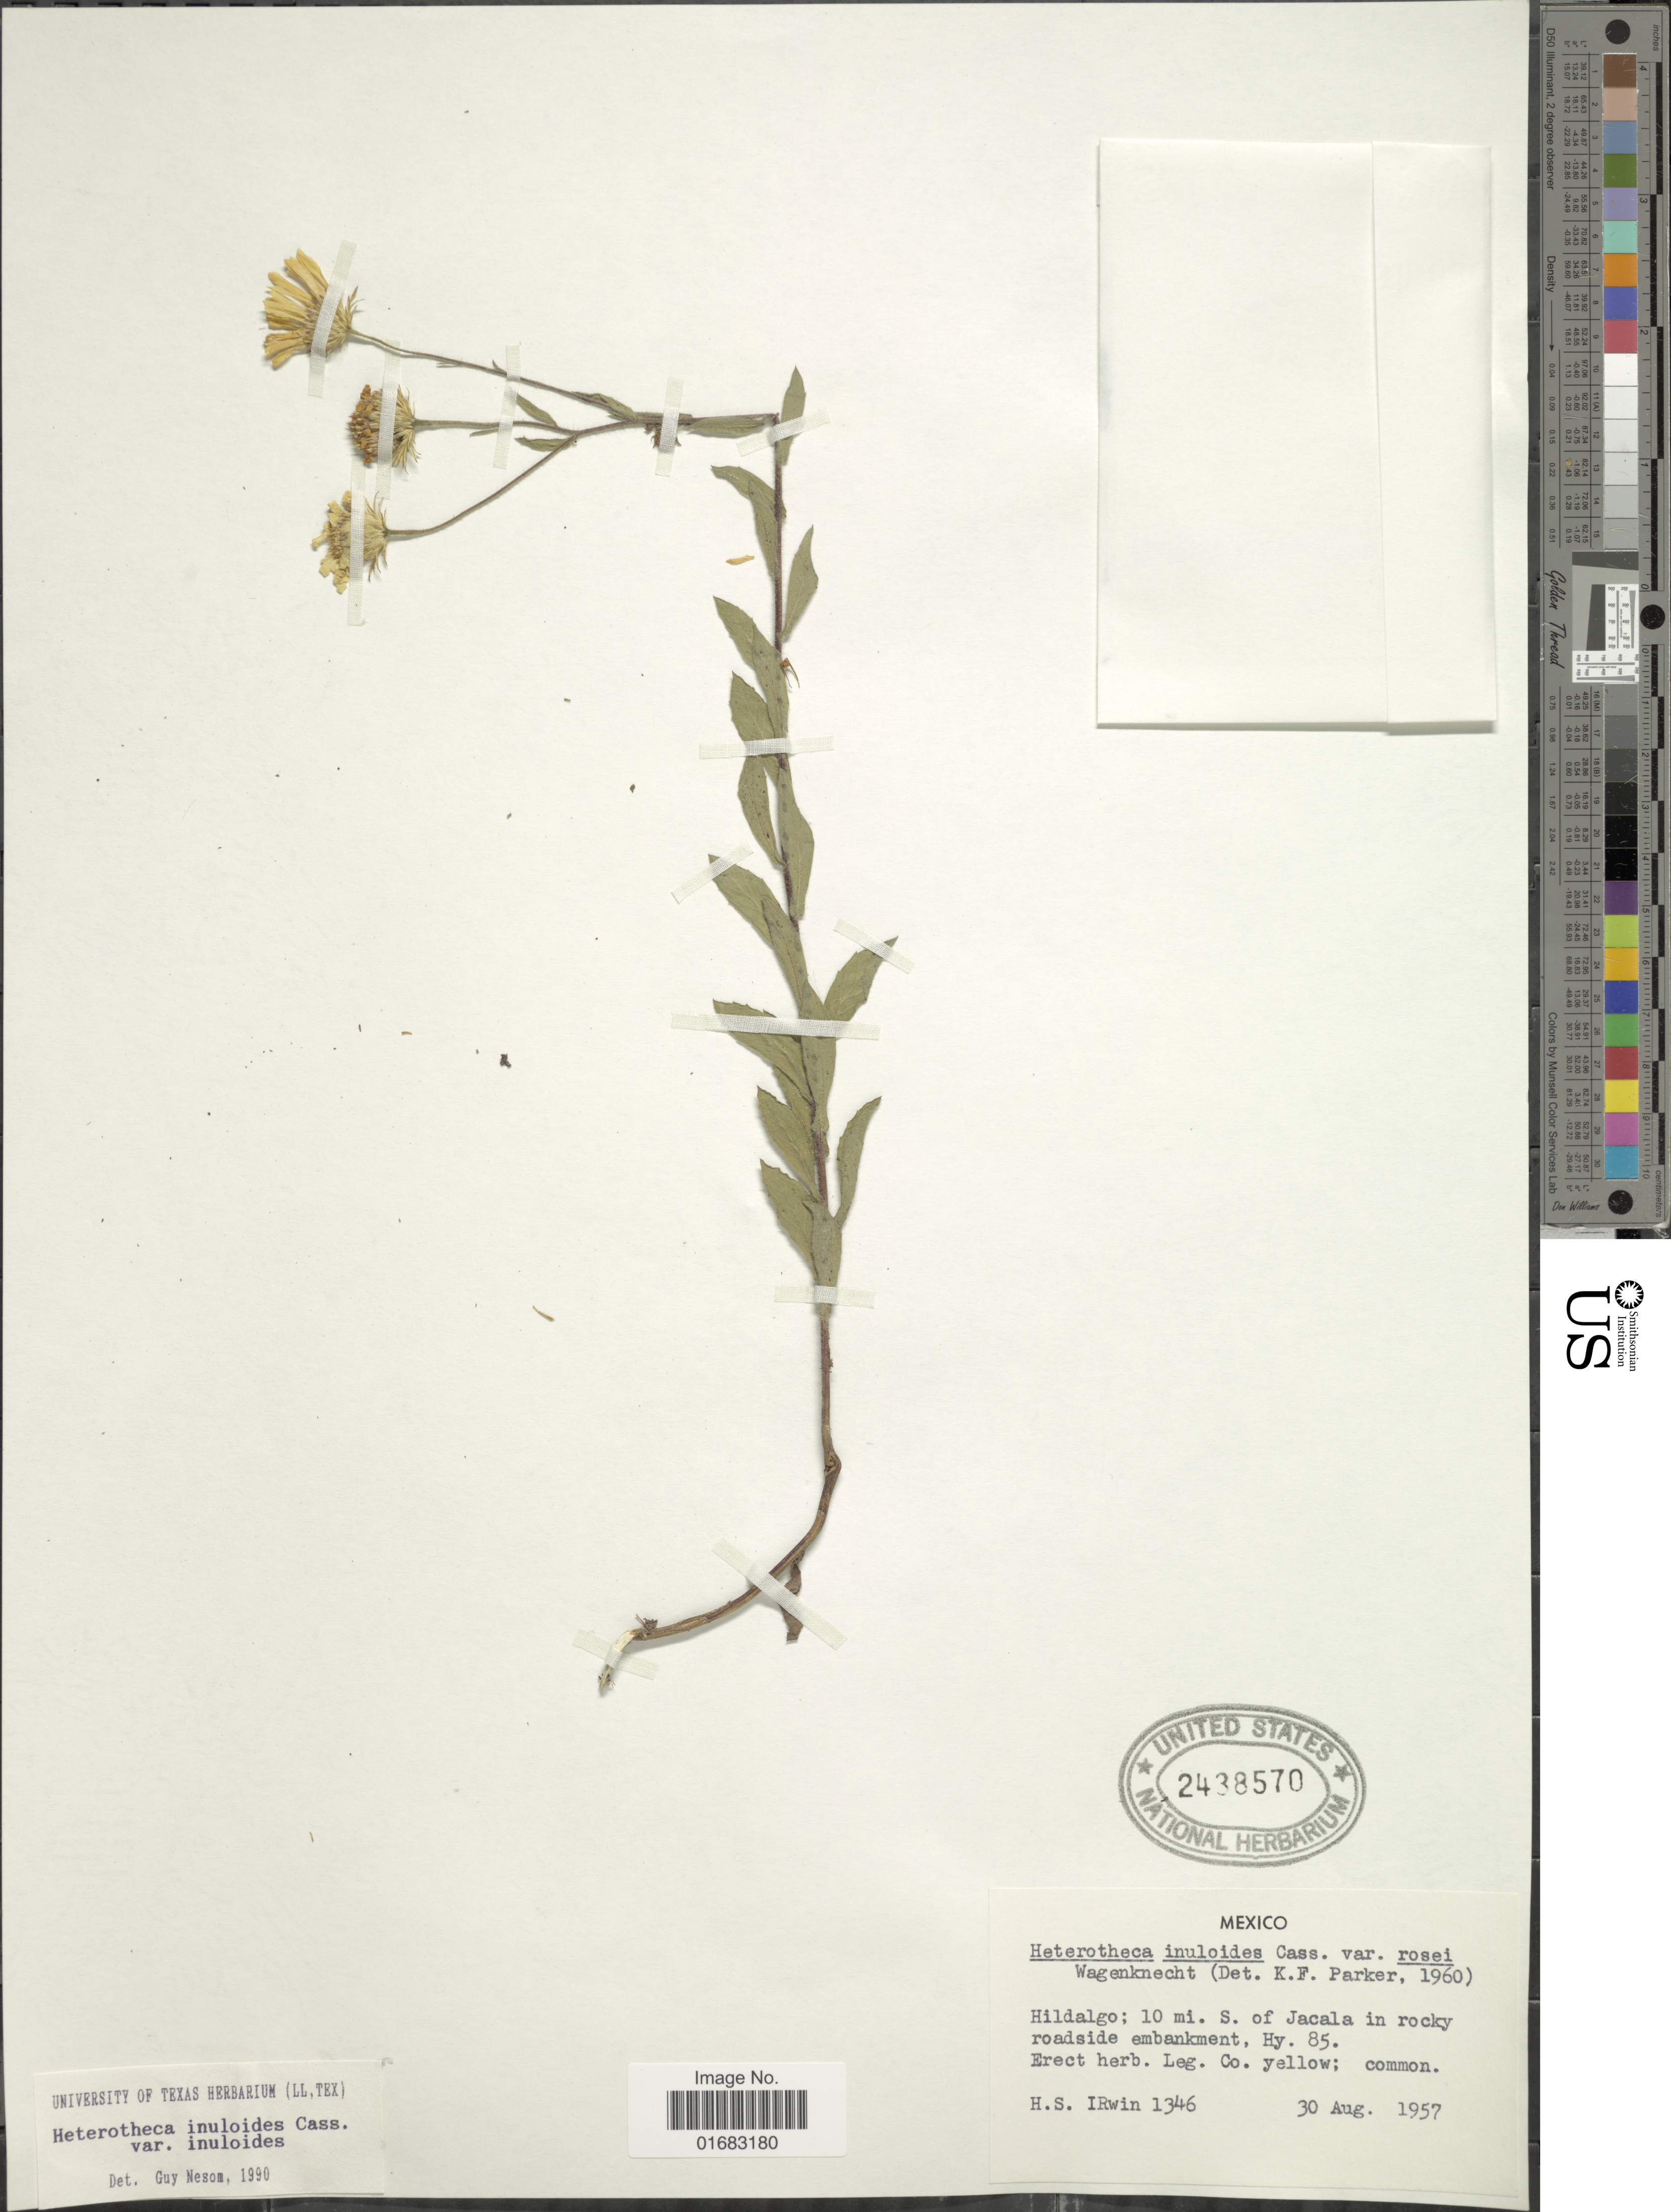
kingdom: Plantae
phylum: Tracheophyta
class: Magnoliopsida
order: Asterales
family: Asteraceae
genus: Heterotheca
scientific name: Heterotheca inuloides var. inuloides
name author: Cass.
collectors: H. Irwin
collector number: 1346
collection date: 1957-08-30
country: Mexico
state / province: Hidalgo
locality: Mexico. Hidalgo; 10 mi. S. of Jacala in rocky roadside embankment, Hy. 85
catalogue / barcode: US 2438570